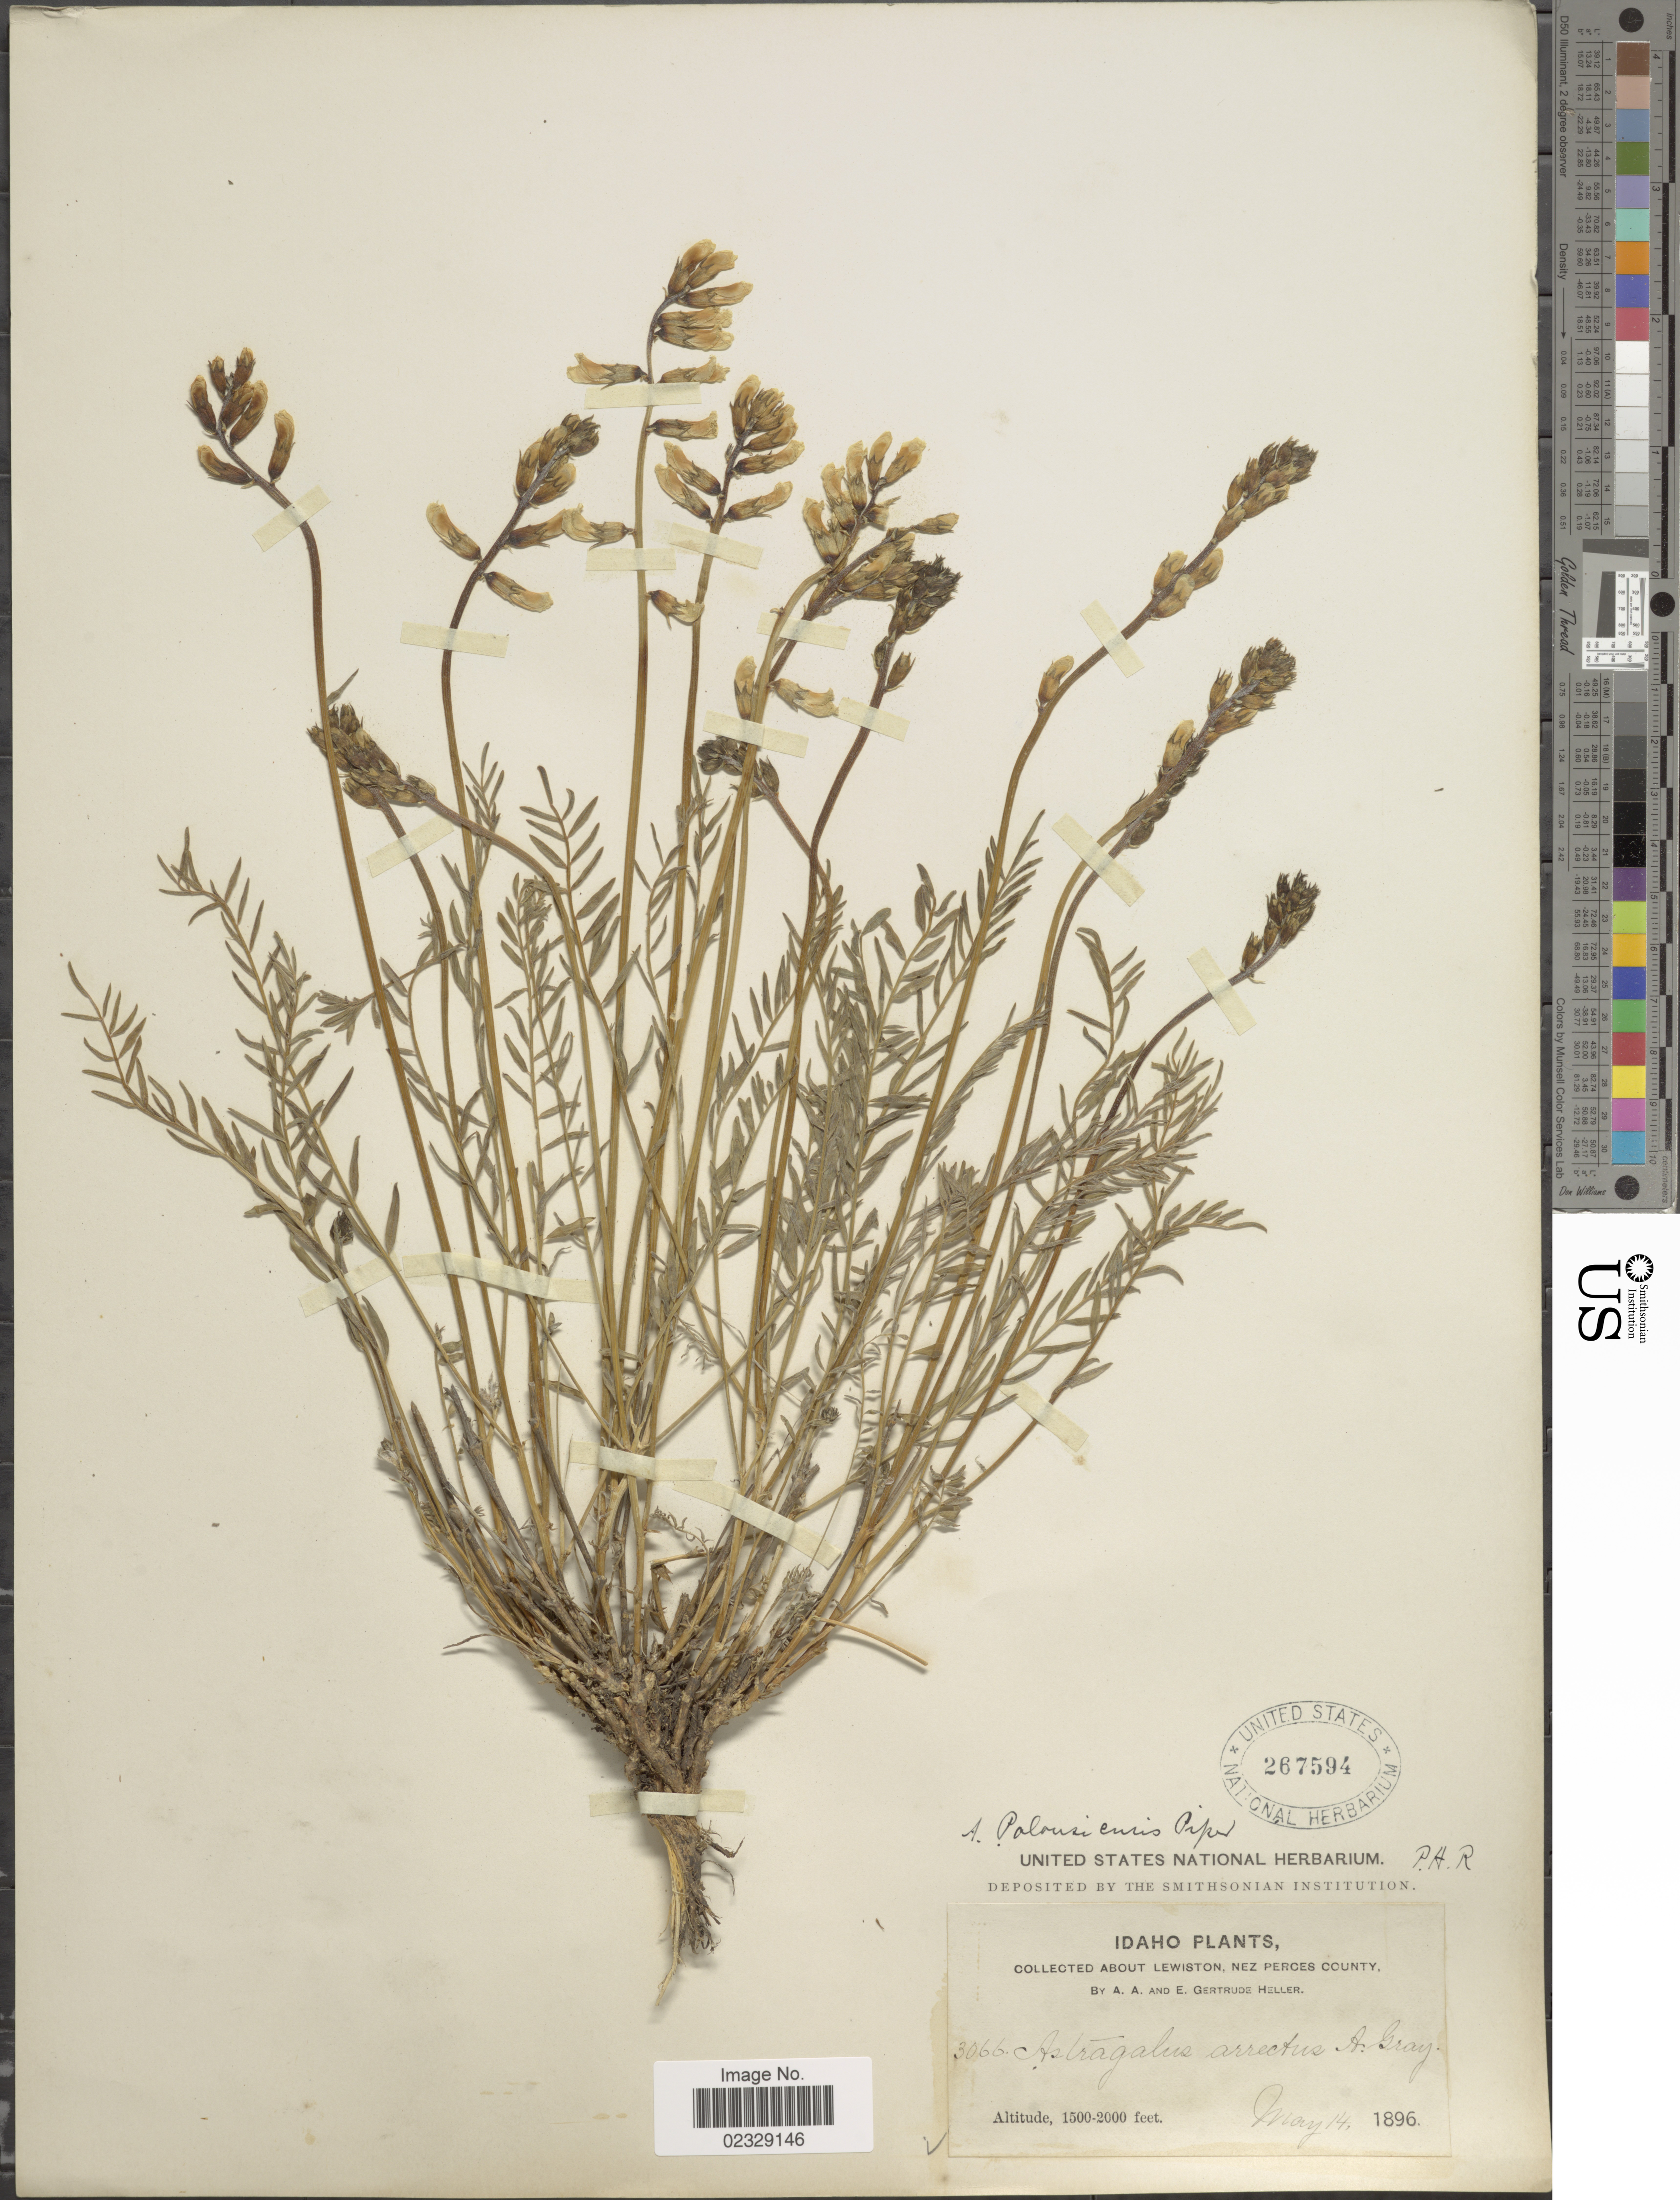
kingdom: Plantae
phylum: Tracheophyta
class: Magnoliopsida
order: Fabales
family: Fabaceae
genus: Astragalus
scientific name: Astragalus arrectus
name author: A. Gray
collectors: A. A. Heller & E. G. Heller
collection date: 1896-05-14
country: United States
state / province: Idaho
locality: Near Lewiston, Nez Perces County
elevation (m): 457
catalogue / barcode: US 267594